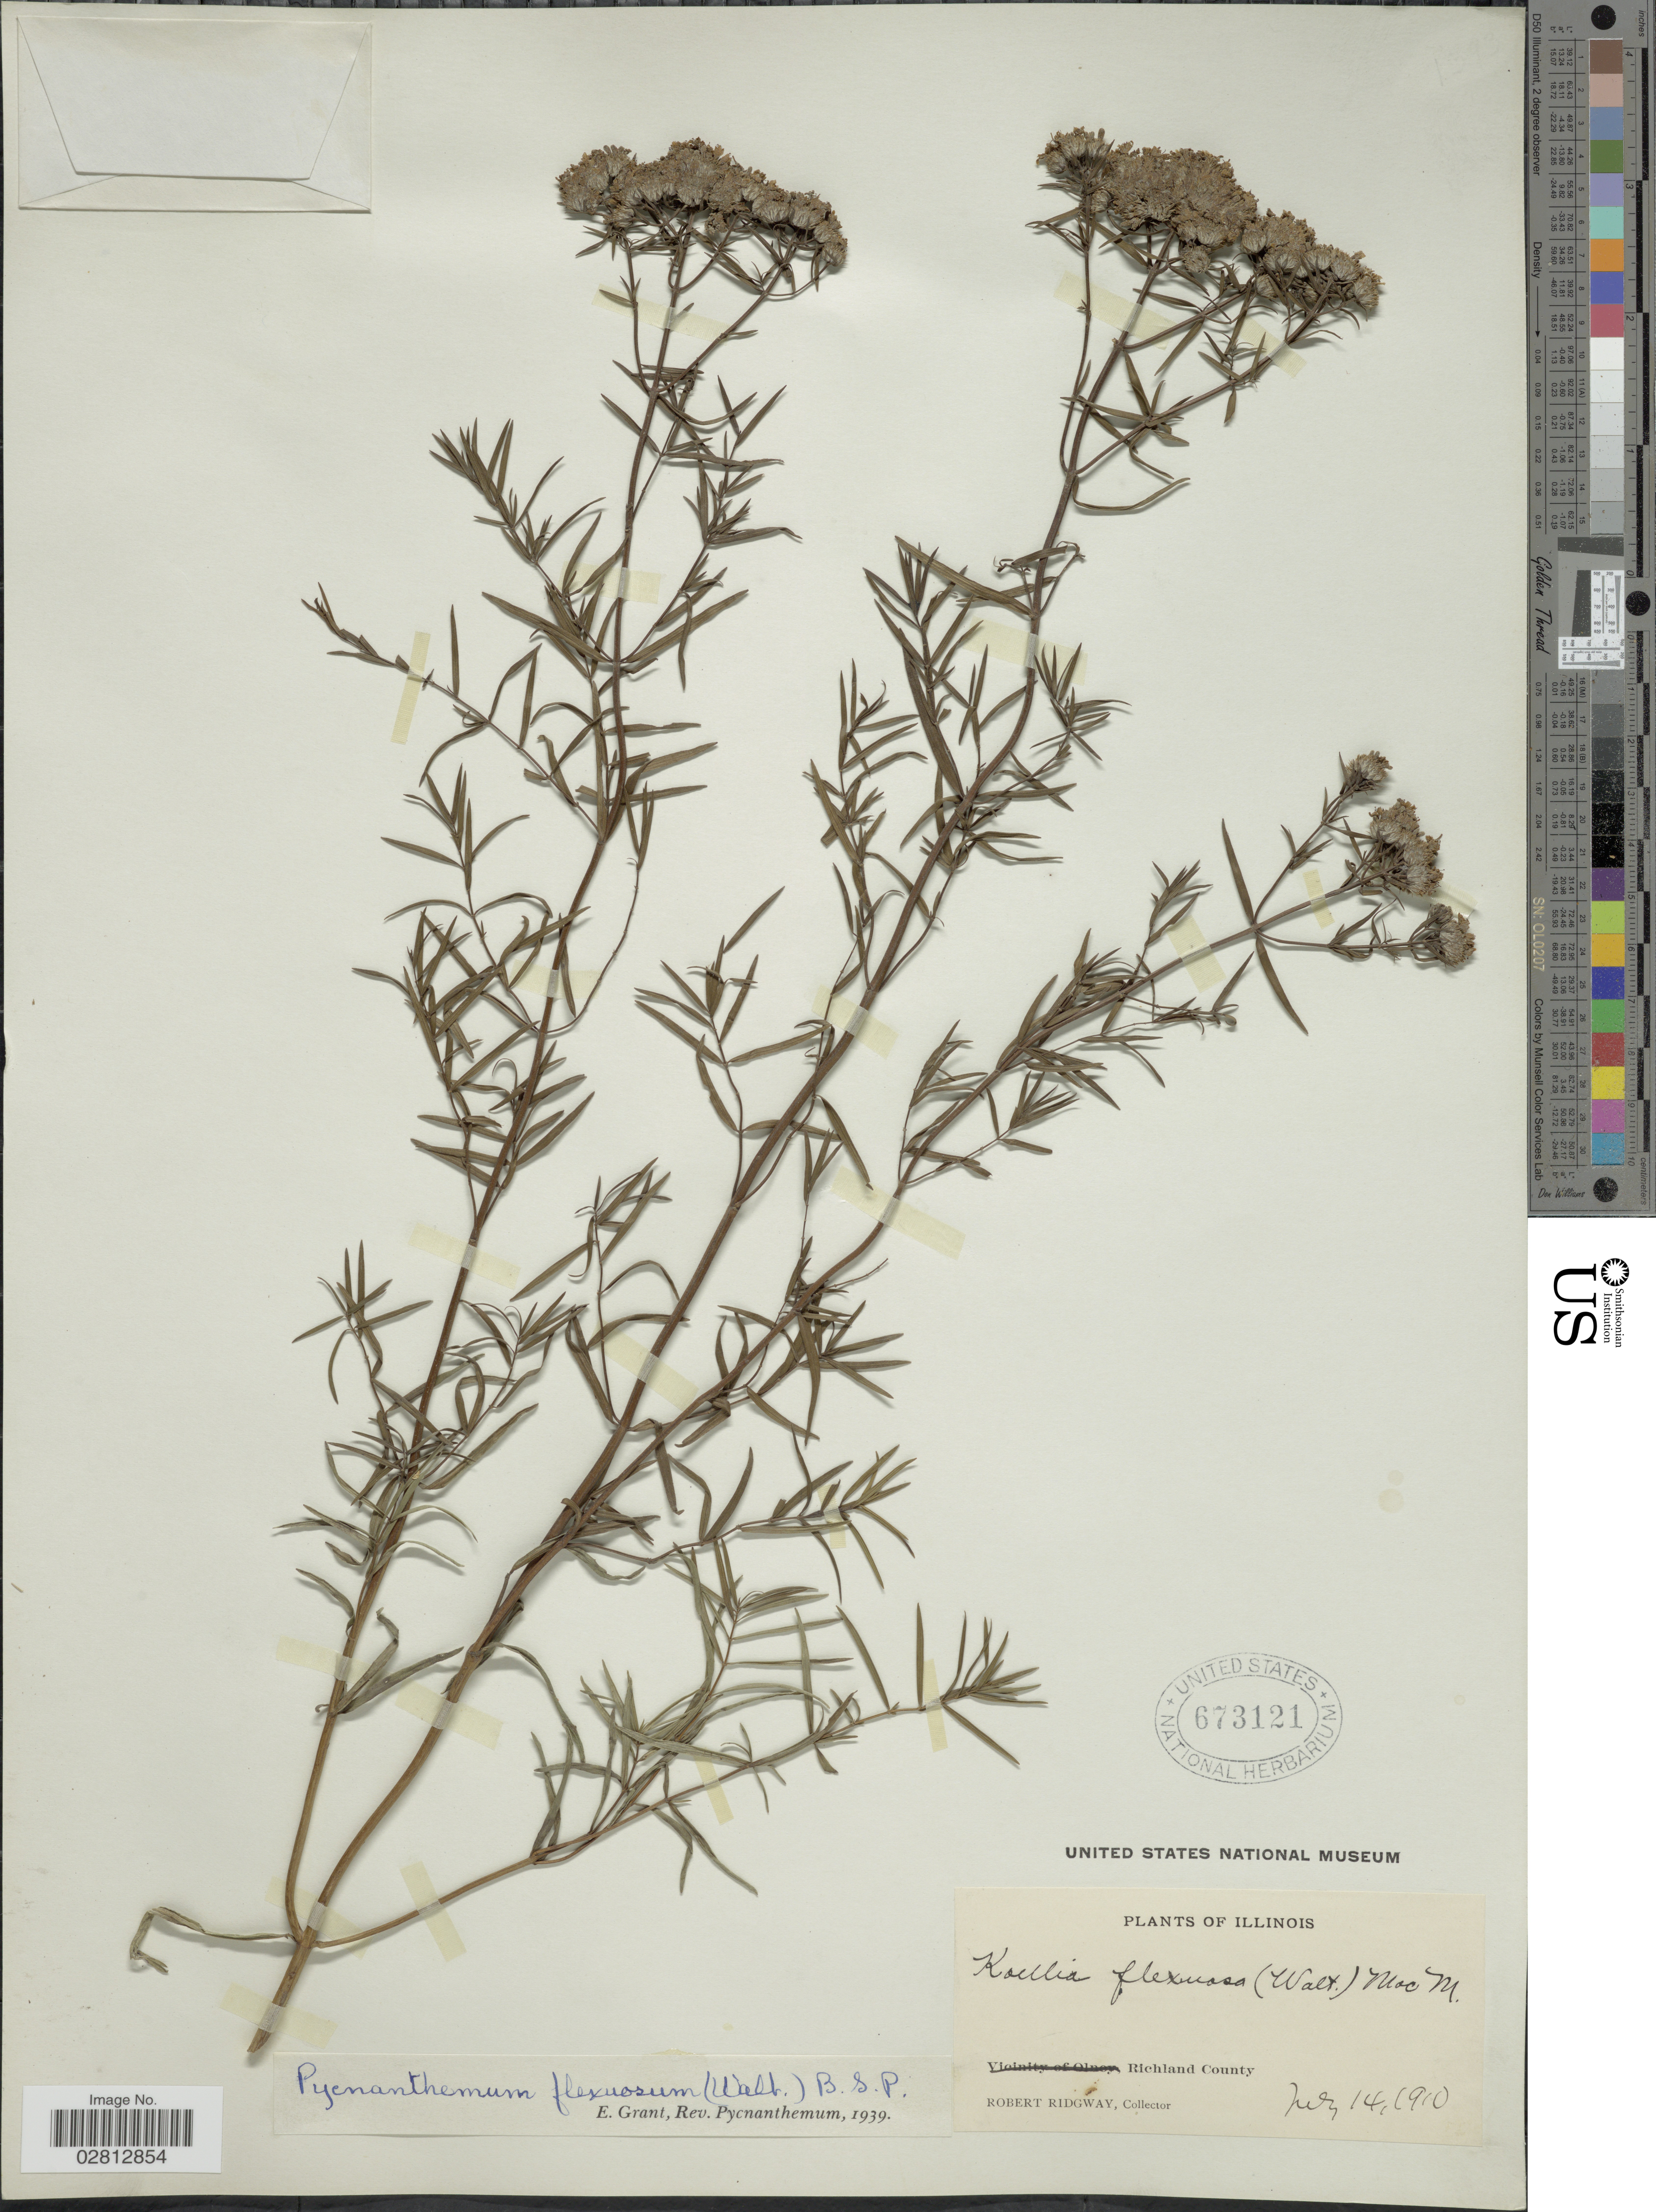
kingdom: Plantae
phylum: Tracheophyta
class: Magnoliopsida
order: Lamiales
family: Lamiaceae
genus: Pycnanthemum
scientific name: Pycnanthemum tenuifolium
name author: Schrad.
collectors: R. Ridgway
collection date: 1910-07-14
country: United States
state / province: Illinois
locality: Richland County.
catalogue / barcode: US 673121